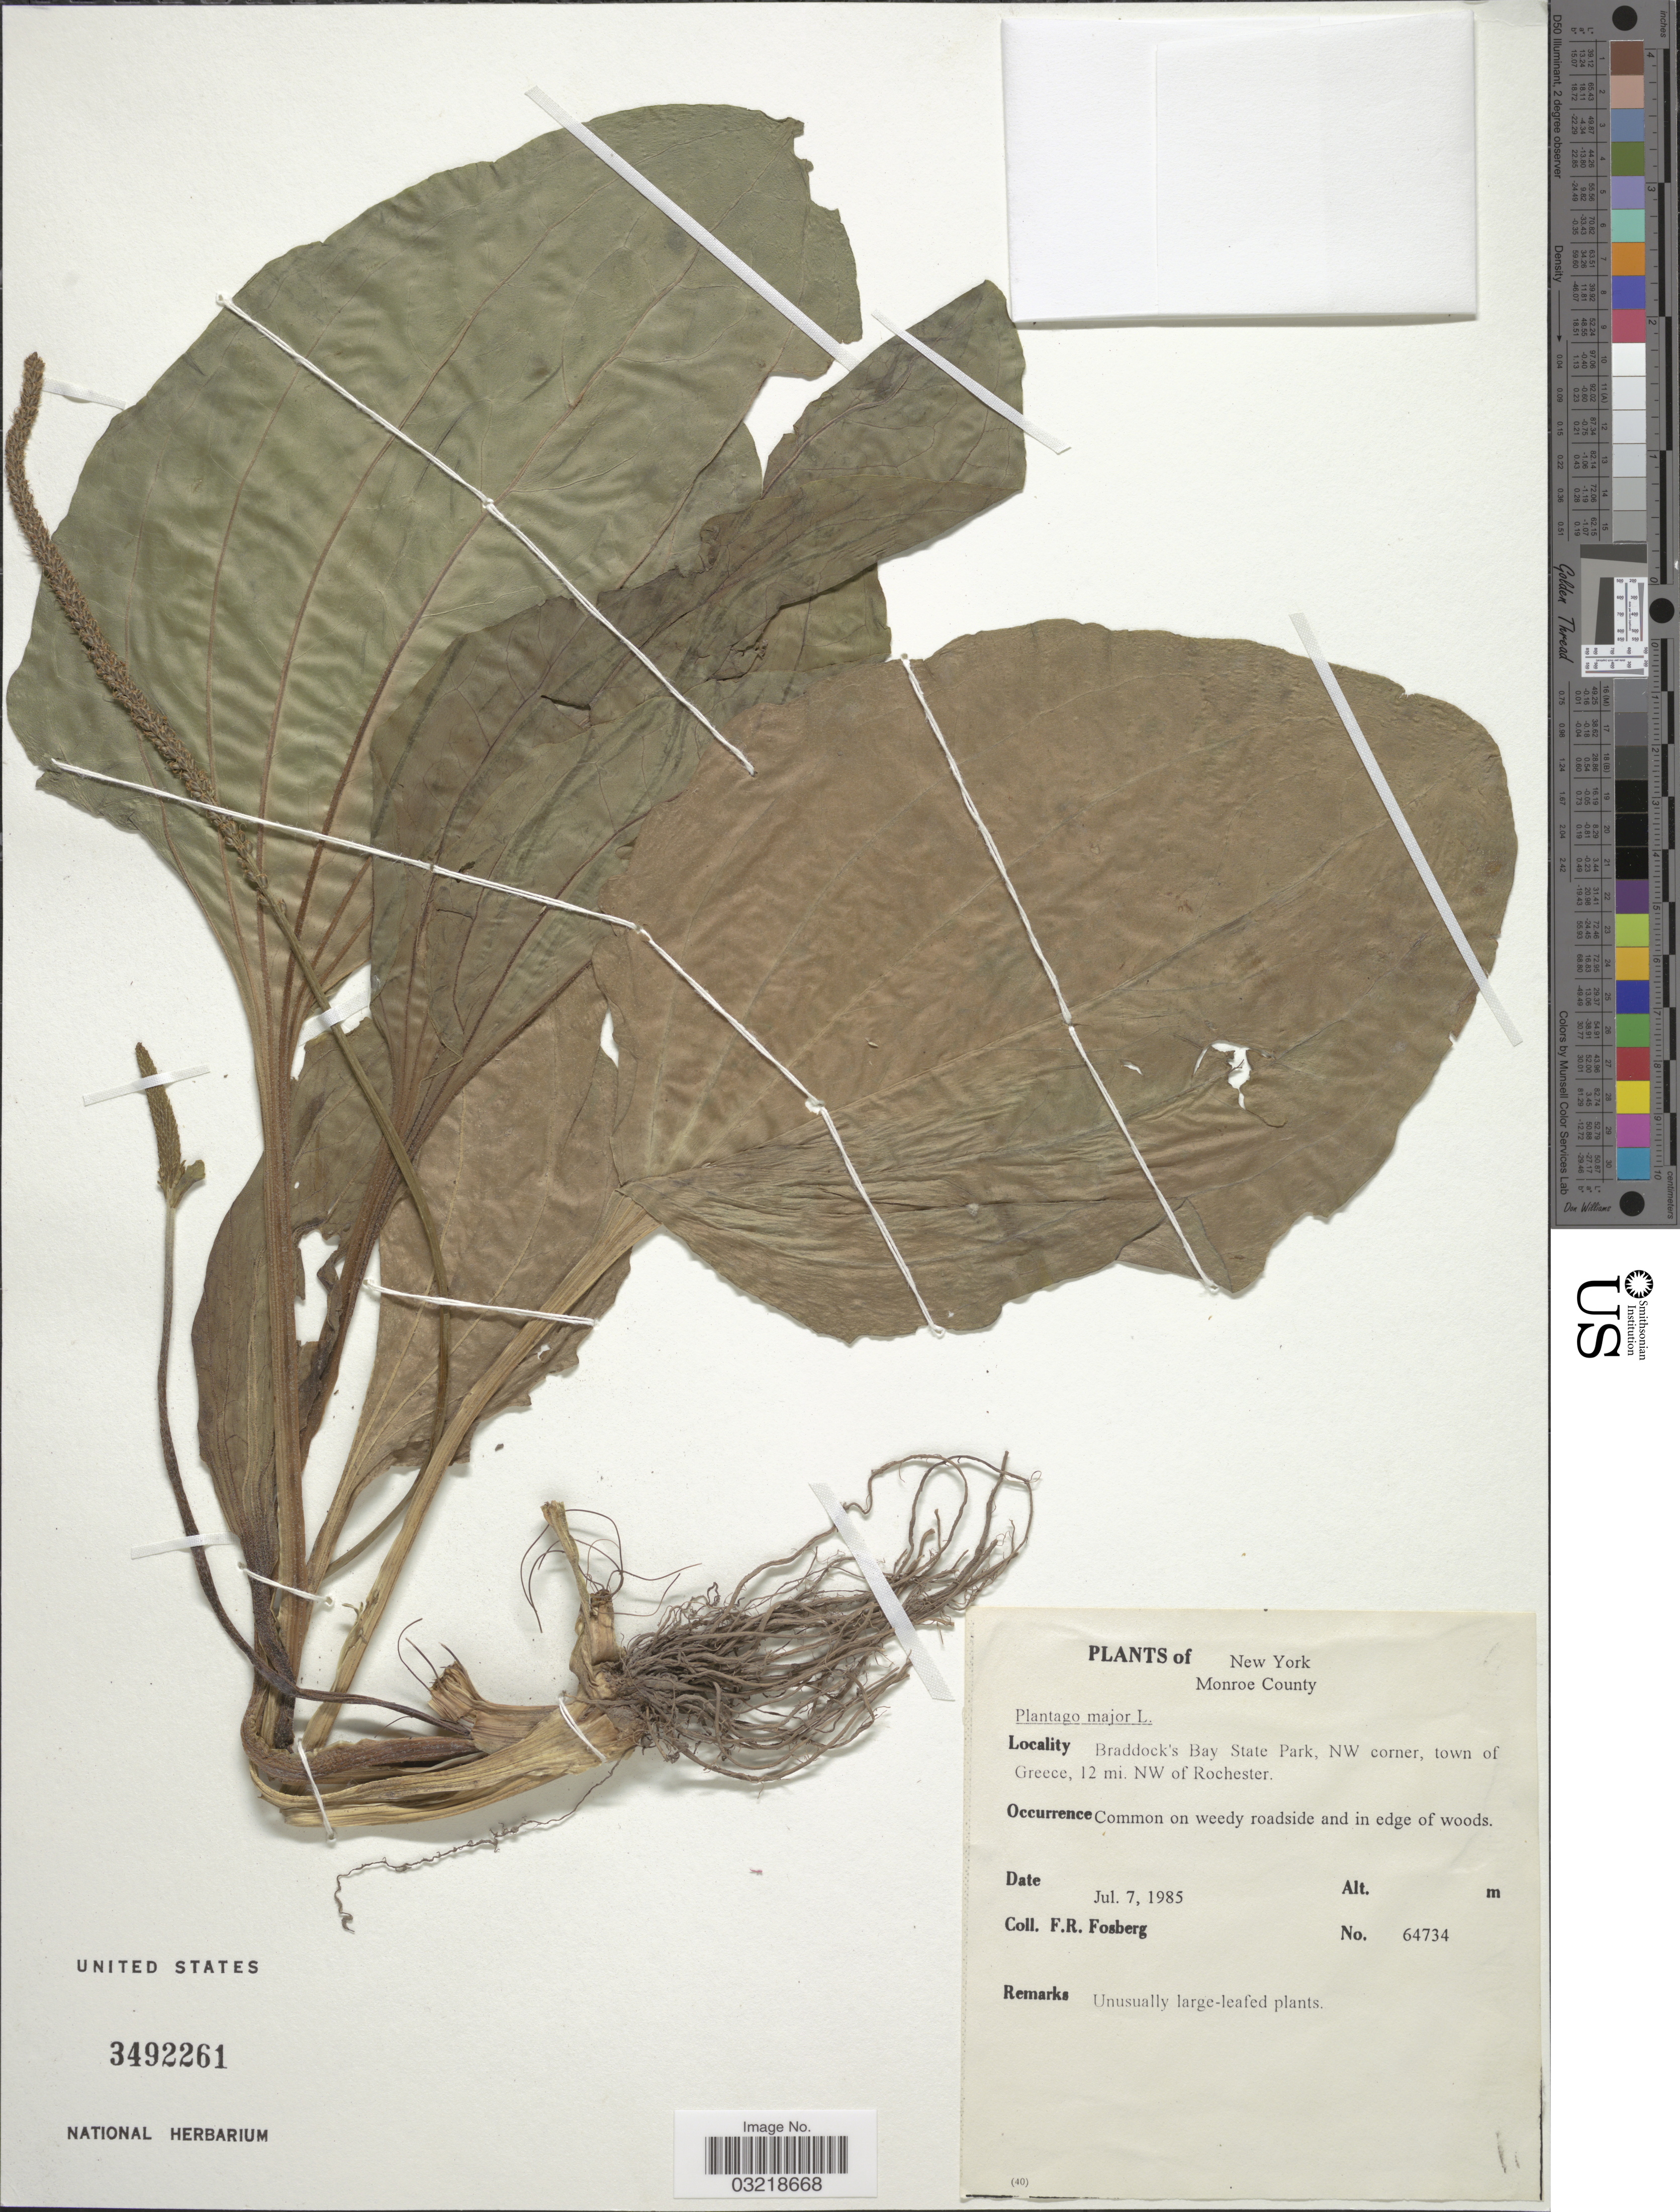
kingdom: Plantae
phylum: Tracheophyta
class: Magnoliopsida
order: Lamiales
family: Plantaginaceae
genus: Plantago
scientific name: Plantago major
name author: L.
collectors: F. R. Fosberg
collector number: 64734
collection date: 1985-07-07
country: United States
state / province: New York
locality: Monroe County. Braddock's Bay State Park, NW corner, town of Greece, 12 mi. NW of Rochester.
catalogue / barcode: US 3492261